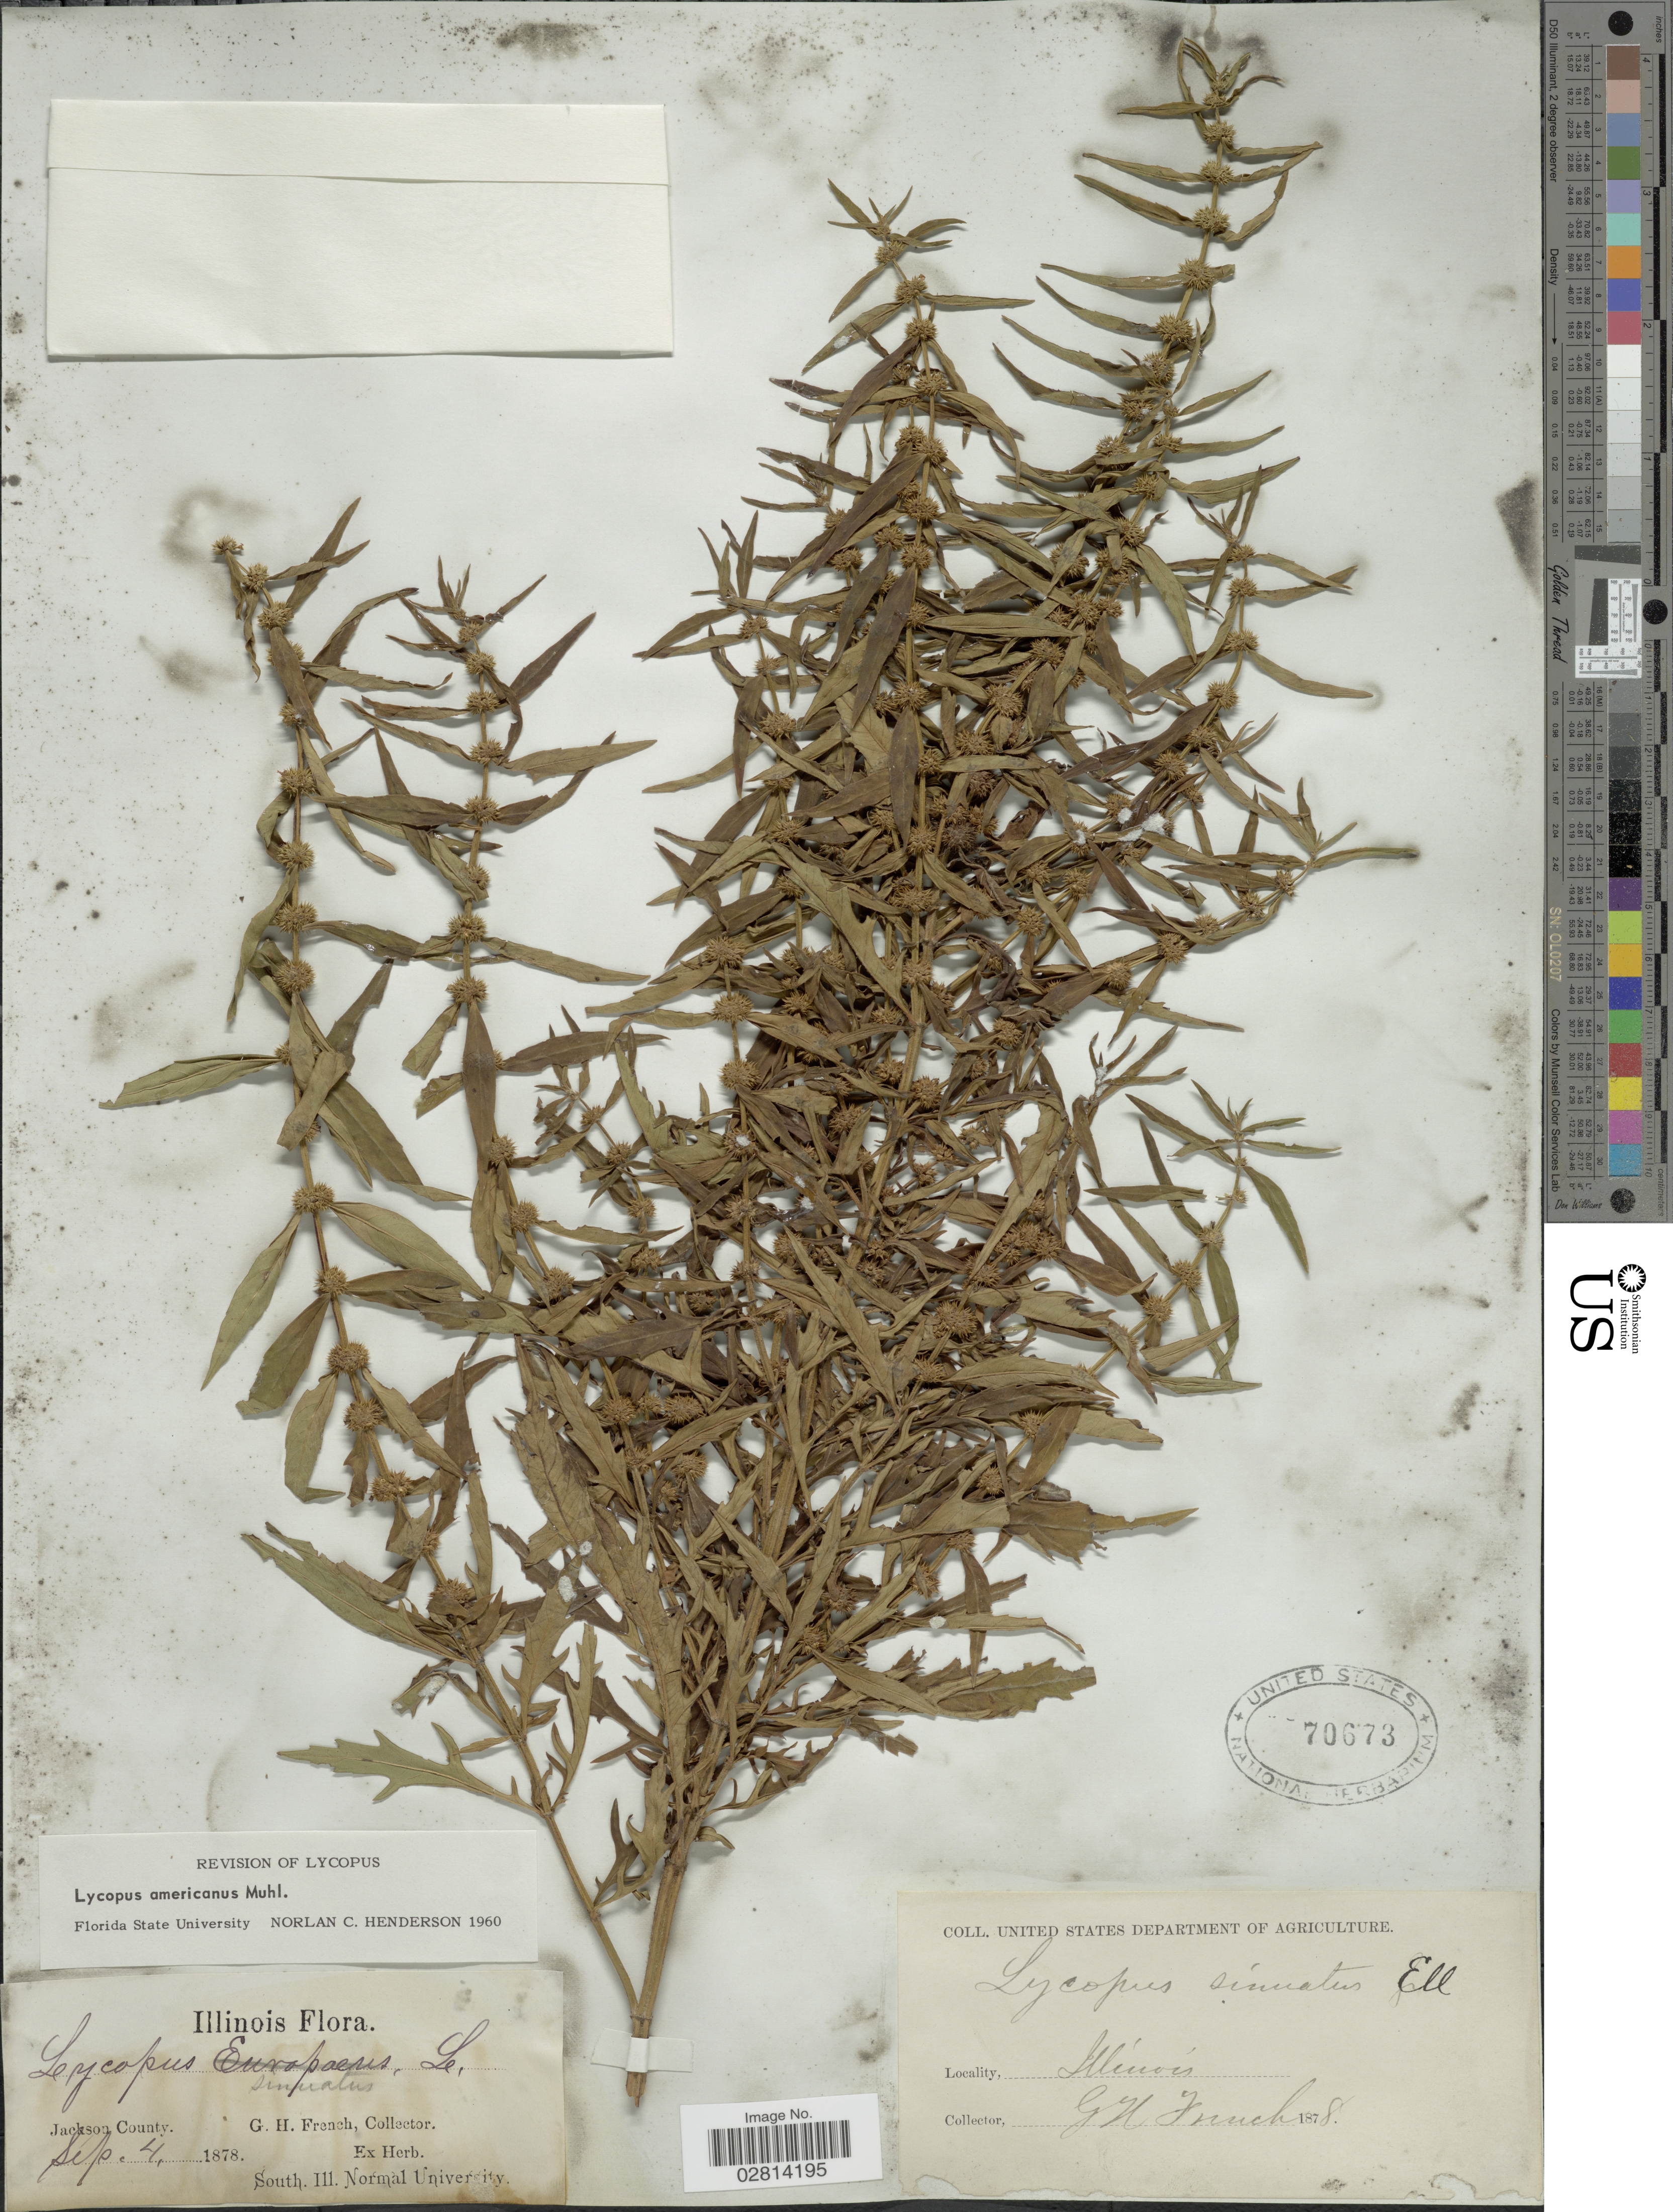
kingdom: Plantae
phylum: Tracheophyta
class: Magnoliopsida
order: Lamiales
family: Lamiaceae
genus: Lycopus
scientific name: Lycopus americanus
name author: Muhl. ex W.P.C. Barton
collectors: G. H. French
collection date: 1878-09-04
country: United States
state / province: Illinois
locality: Jackson County.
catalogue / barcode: US 70673